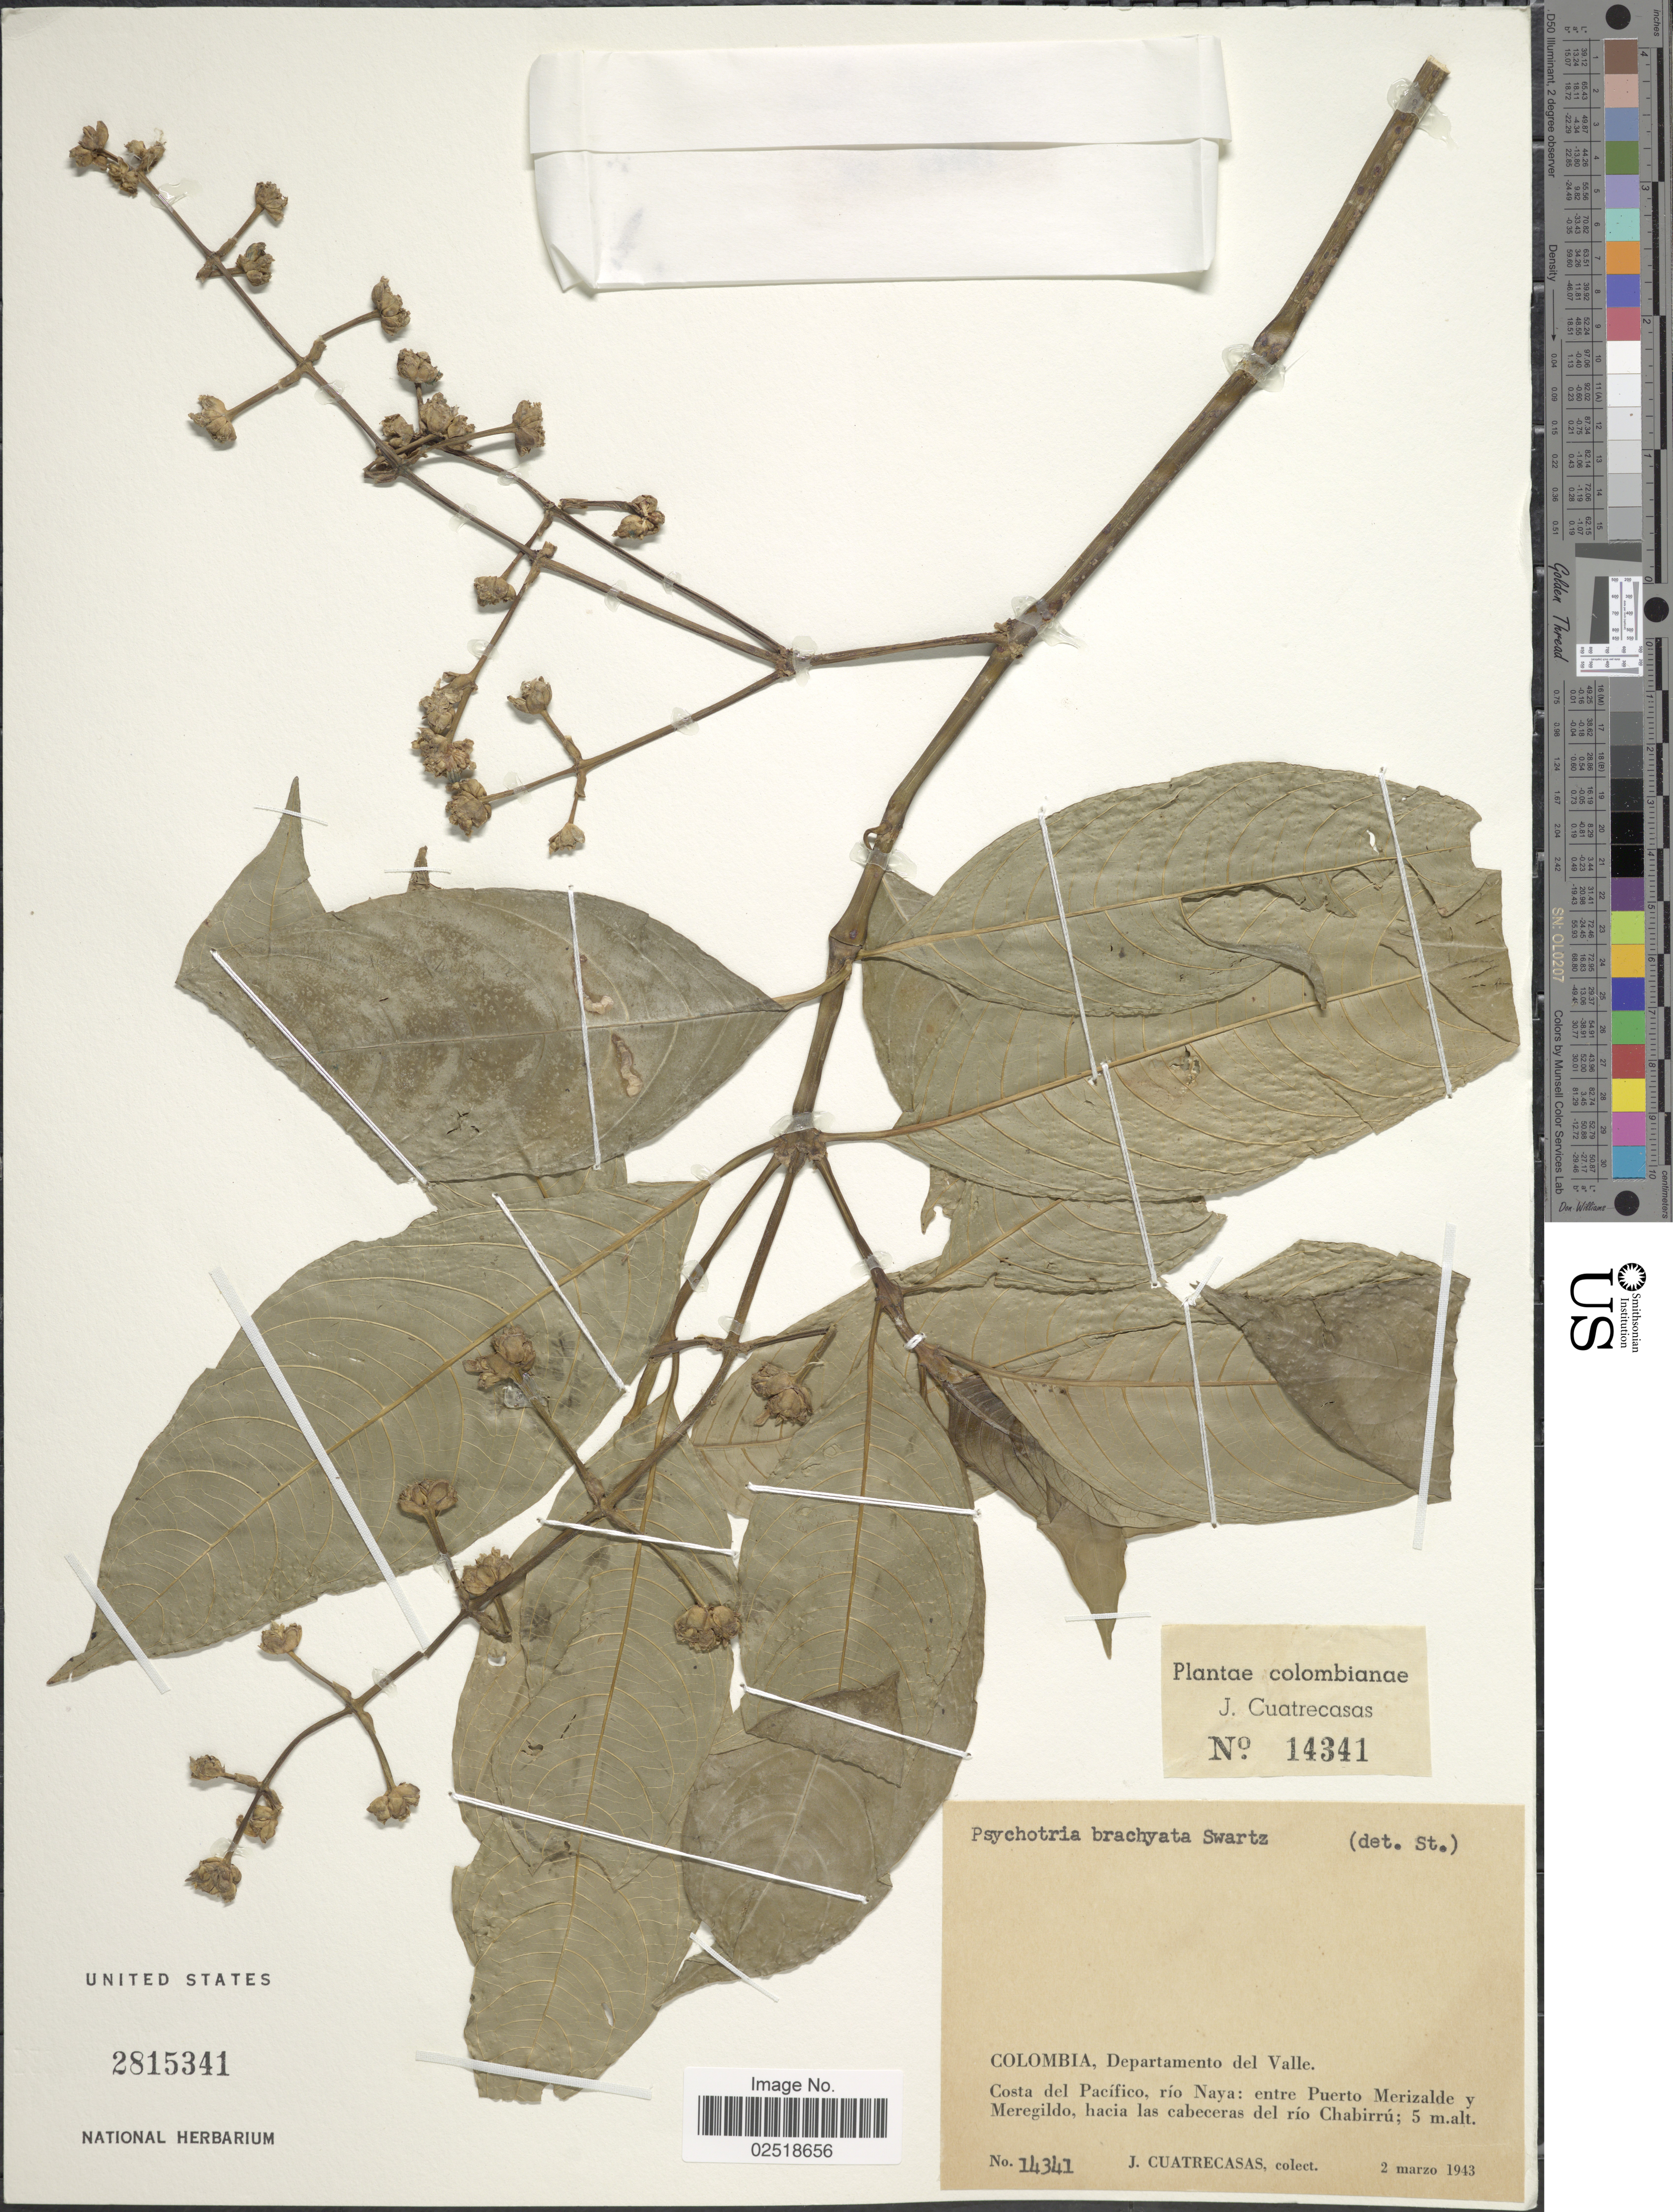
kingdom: Plantae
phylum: Tracheophyta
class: Magnoliopsida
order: Gentianales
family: Rubiaceae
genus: Psychotria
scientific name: Psychotria caerulea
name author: Ruiz & Pav.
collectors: J. Cuatrecasas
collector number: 14341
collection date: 1943-03-02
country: Colombia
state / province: Valle del Cauca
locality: Departamento del Valle, Costa del Pacífico, río Naya: entre Puerto Merizalde y Meregildo, hacia las cabeceras del río Chabirrú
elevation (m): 5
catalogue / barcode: US 2815341